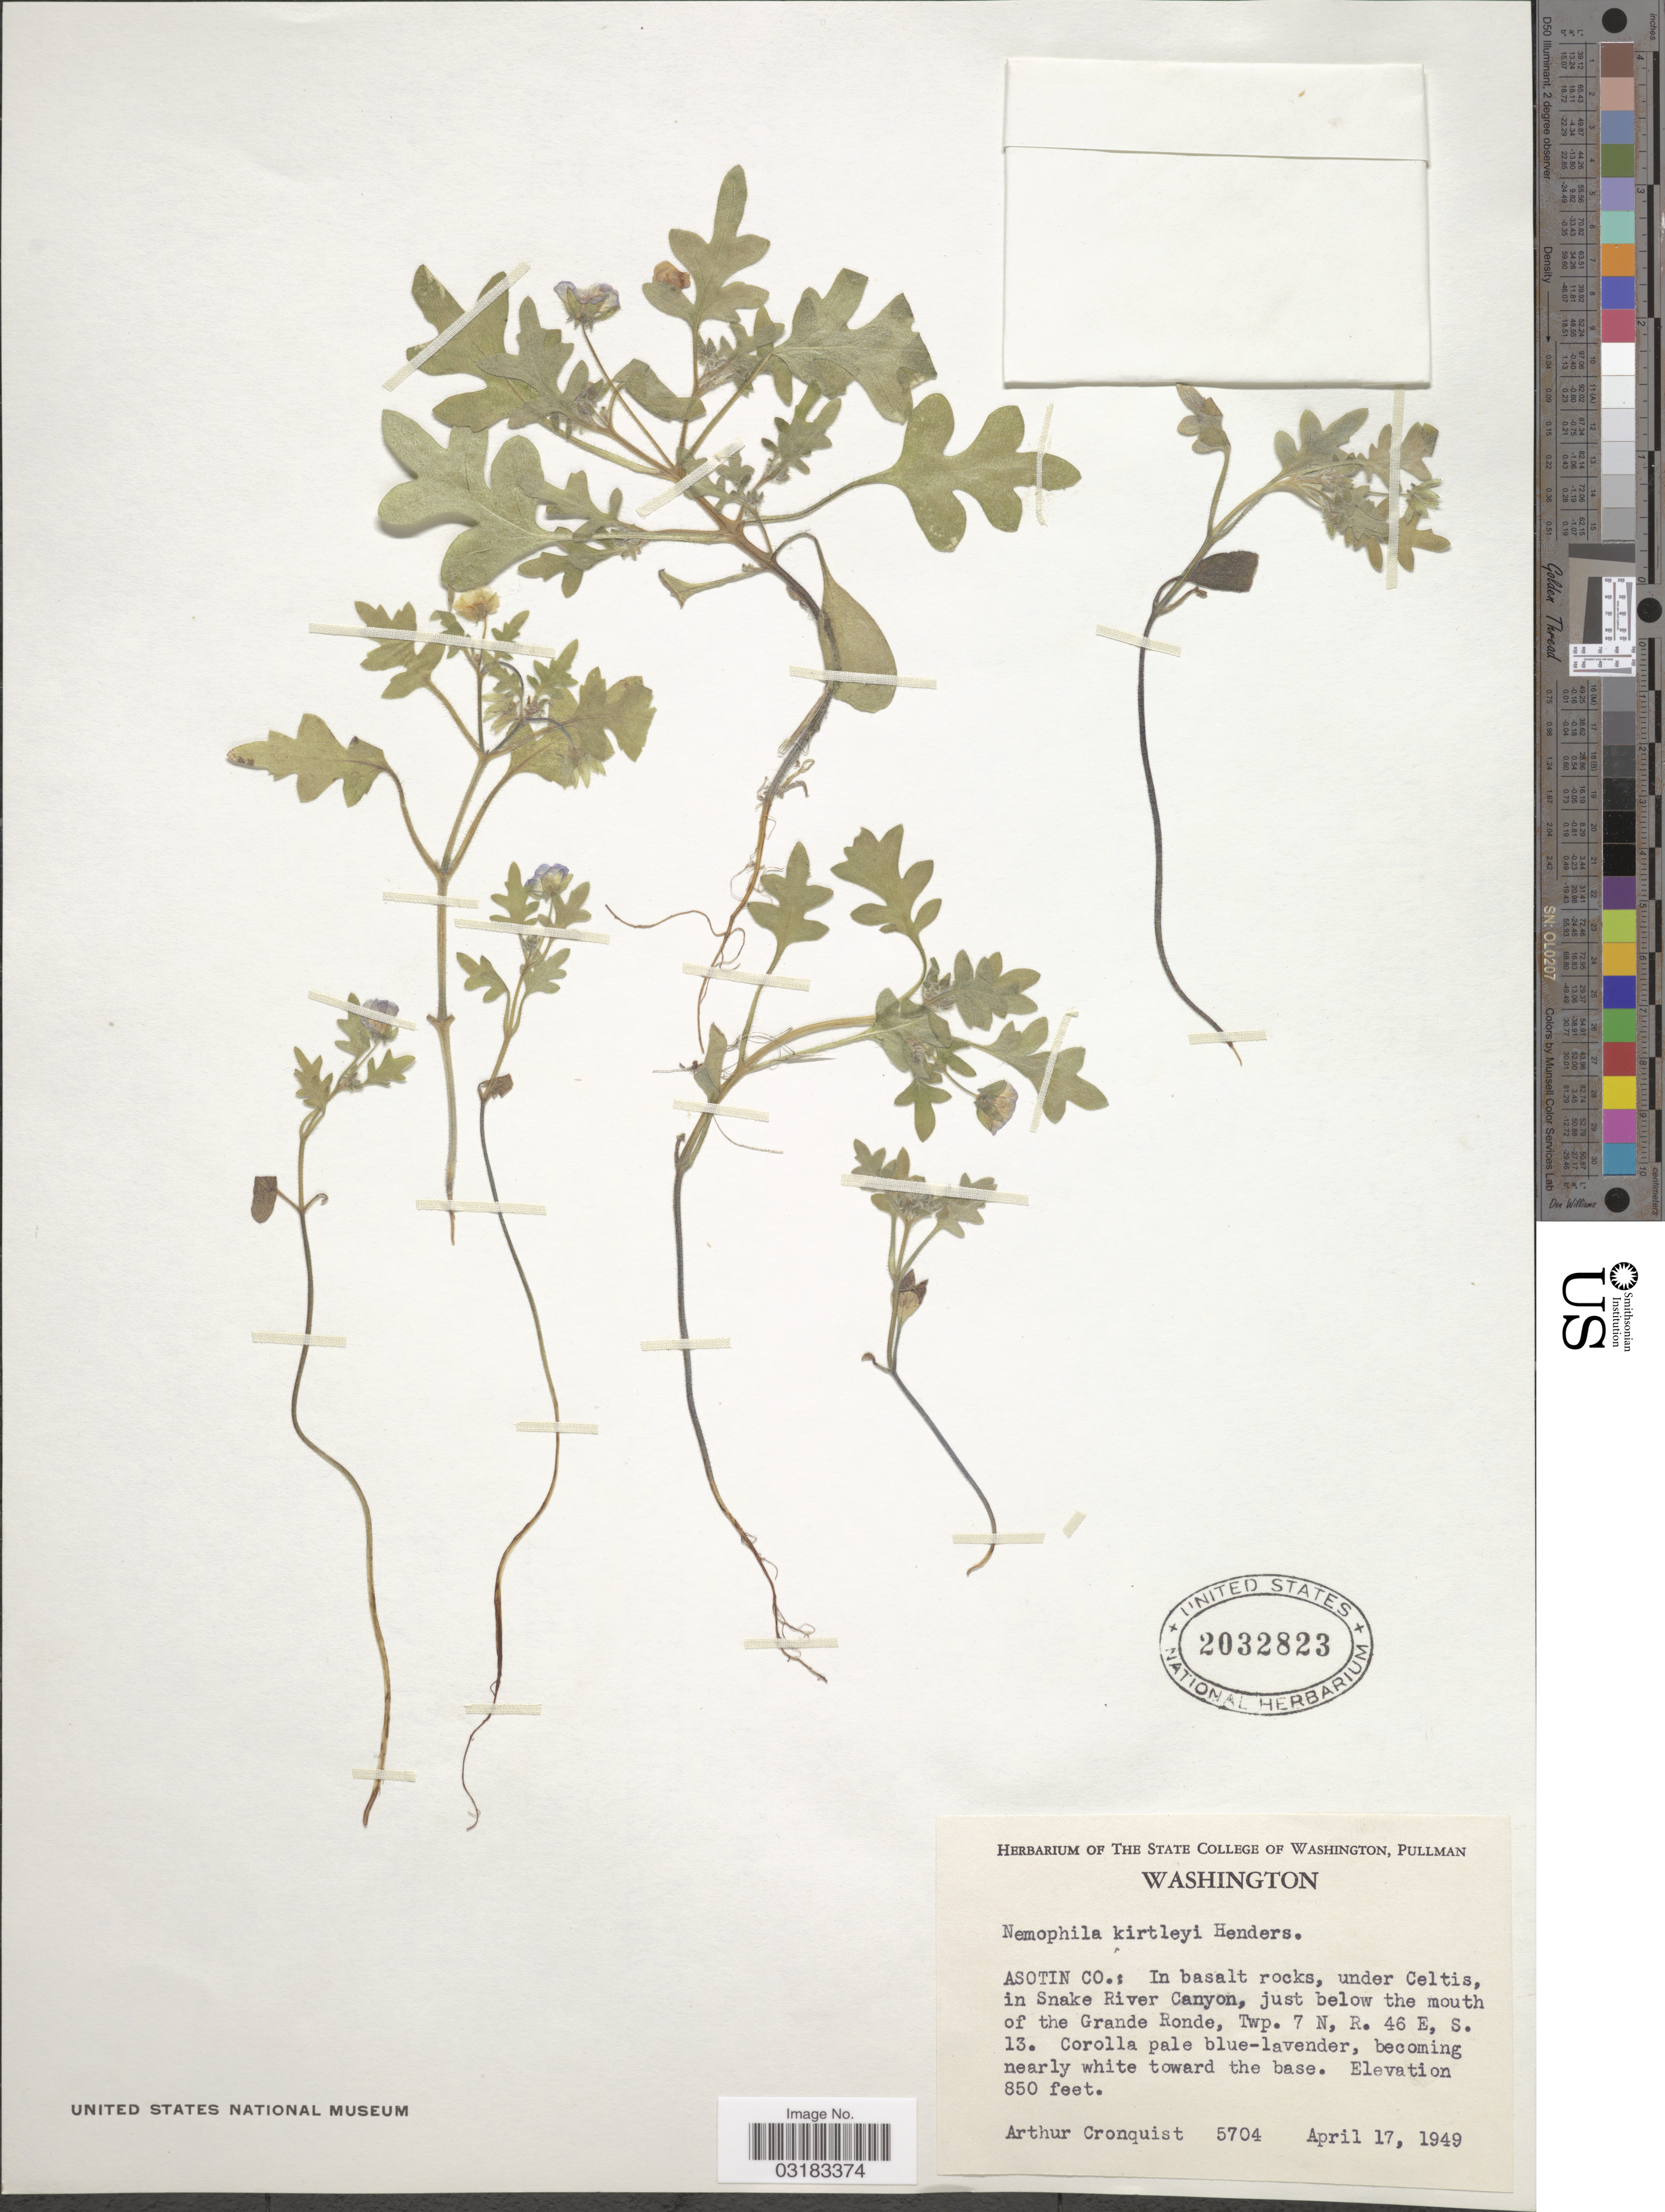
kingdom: Plantae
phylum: Tracheophyta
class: Magnoliopsida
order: Boraginales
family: Hydrophyllaceae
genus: Nemophila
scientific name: Nemophila kirtleyi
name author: L.F. Hend.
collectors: A. J. Cronquist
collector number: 5704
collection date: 1949-04-17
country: United States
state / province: Washington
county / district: Asotin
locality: Asotin Co.: In basalt rocks, under Celtis, in Snake River Canyon, just below the mouth of the Grande Ronde, Twp. 7 N, R. 46 E, S. 13.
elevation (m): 259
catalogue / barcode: US 2032823